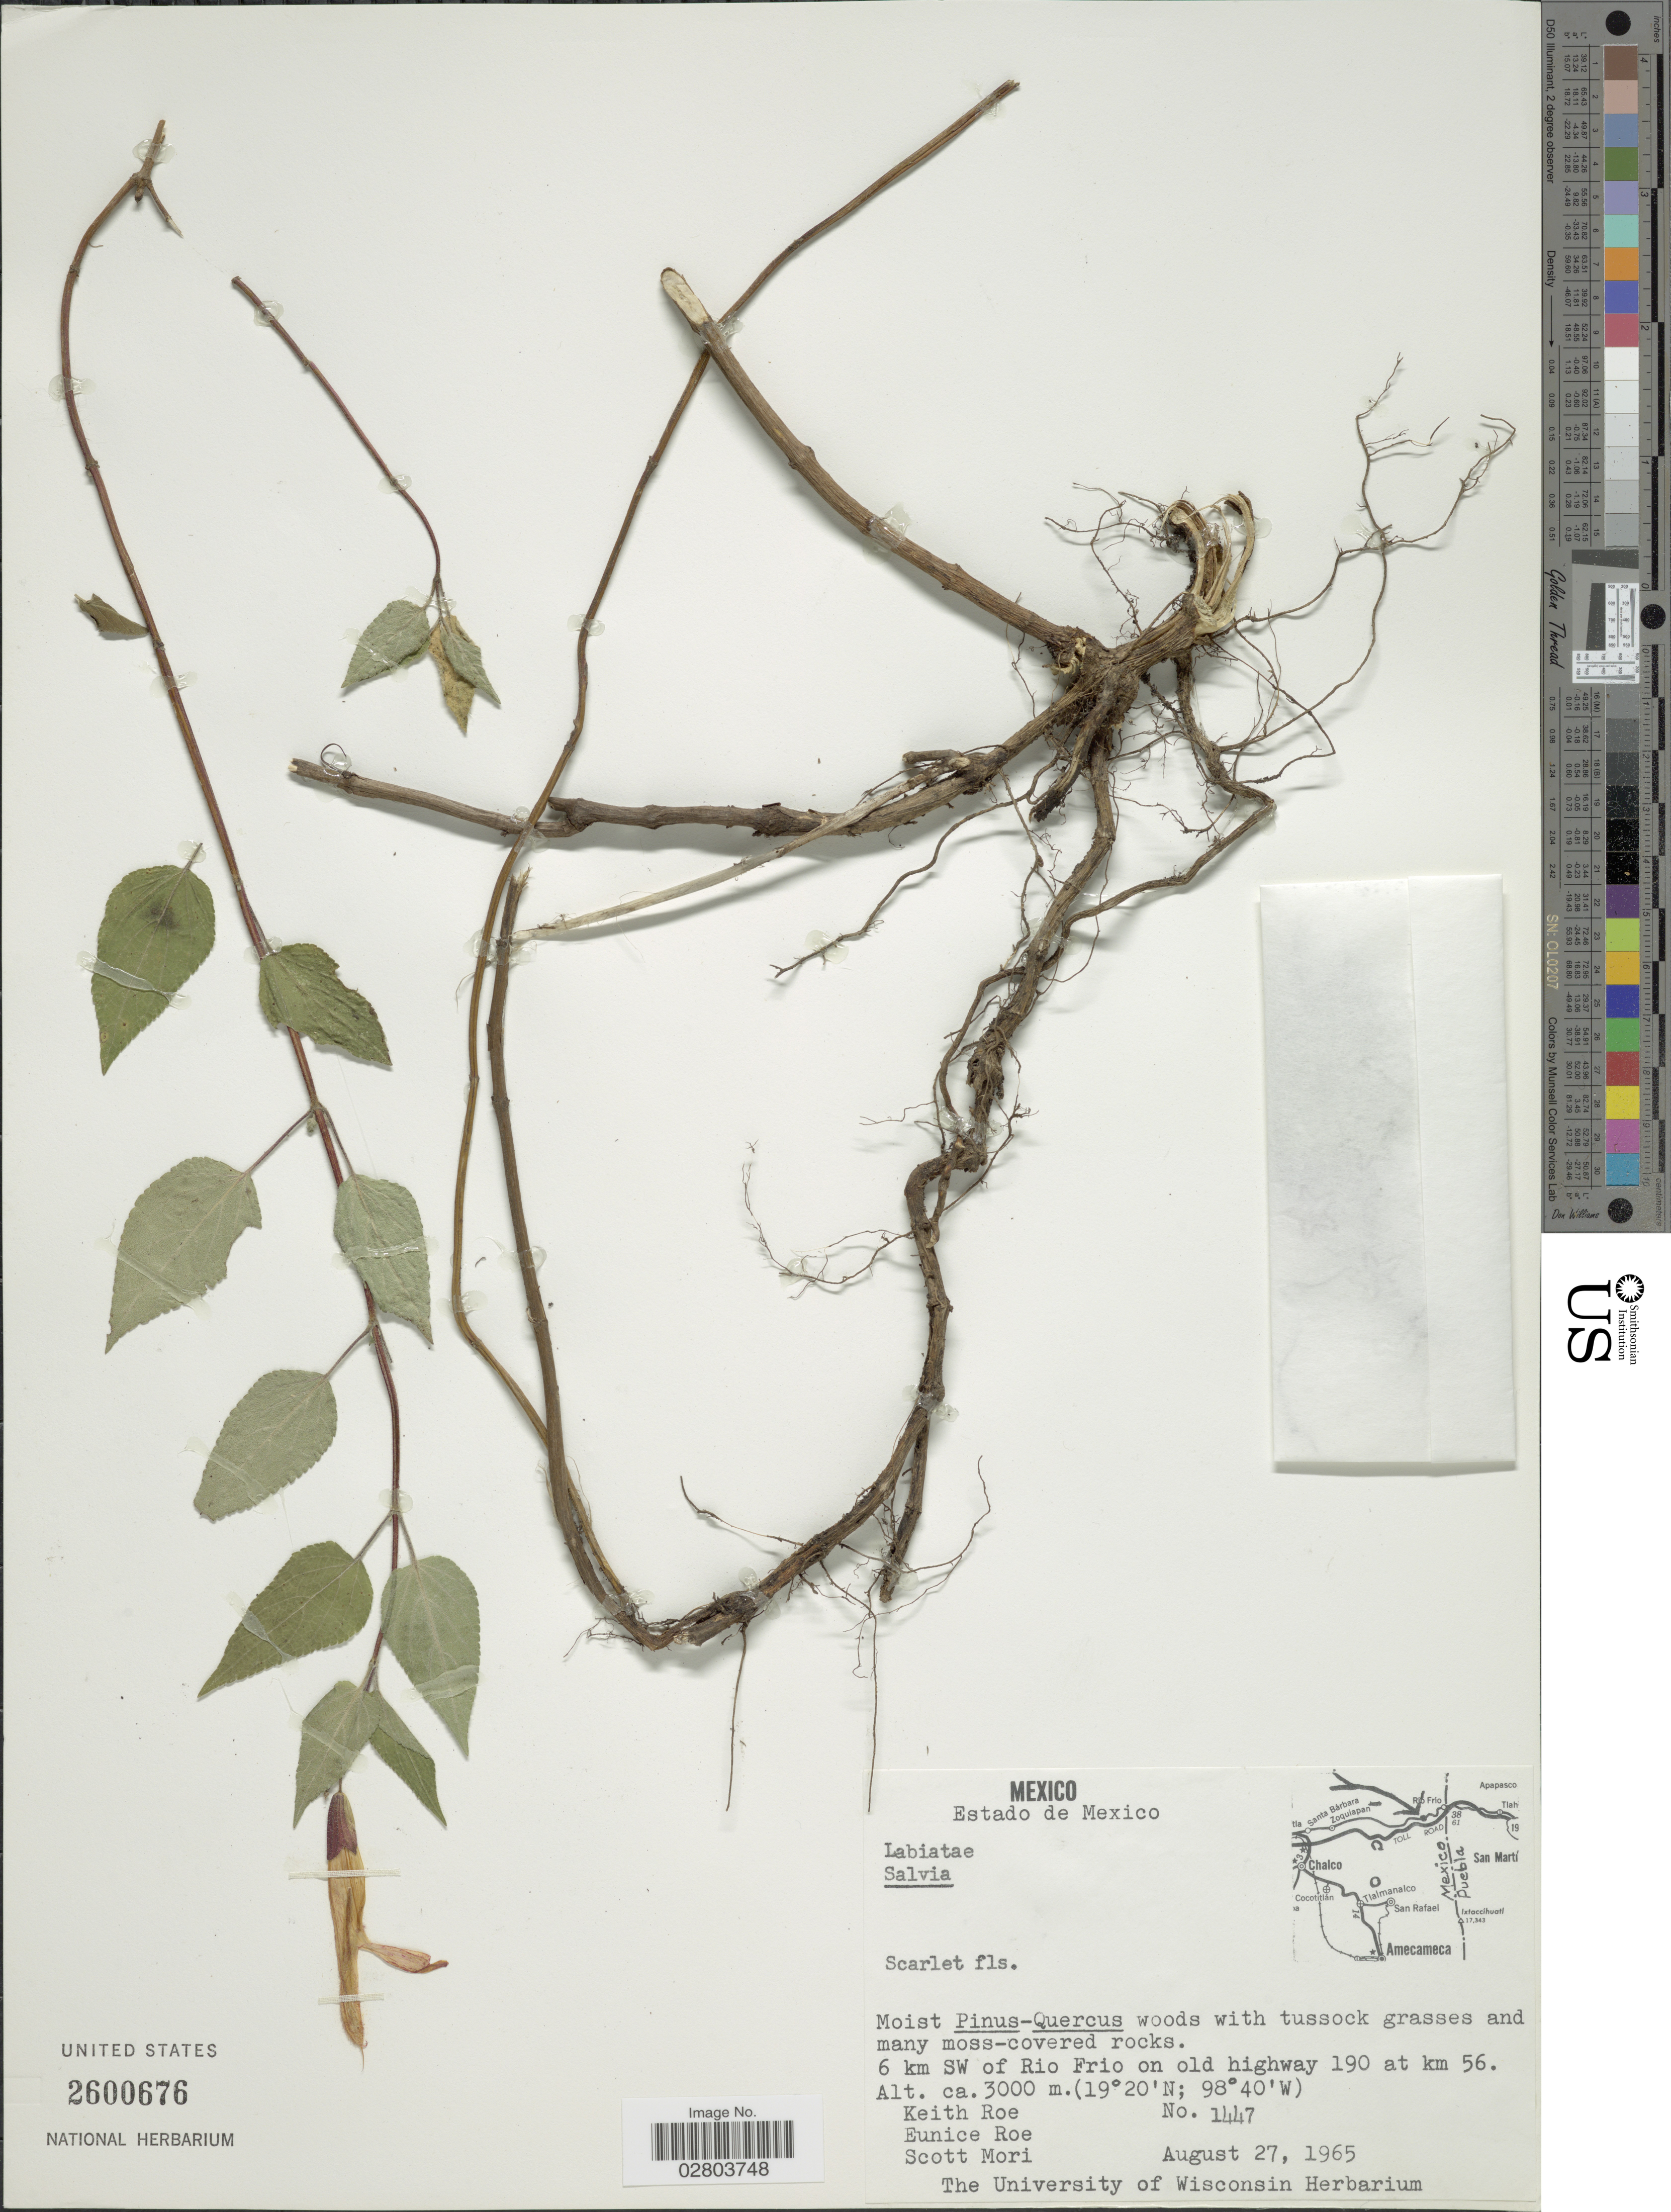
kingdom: Plantae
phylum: Tracheophyta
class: Magnoliopsida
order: Lamiales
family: Lamiaceae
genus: Salvia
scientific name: Salvia sp.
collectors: K. E. Roe, E. Roe & S. Mori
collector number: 1447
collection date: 1965-08-27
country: Mexico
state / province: México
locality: Estado de Mexico. 6 km SW of Rio Frio on old highway 190 at km 56.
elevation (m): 3000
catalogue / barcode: US 2600676